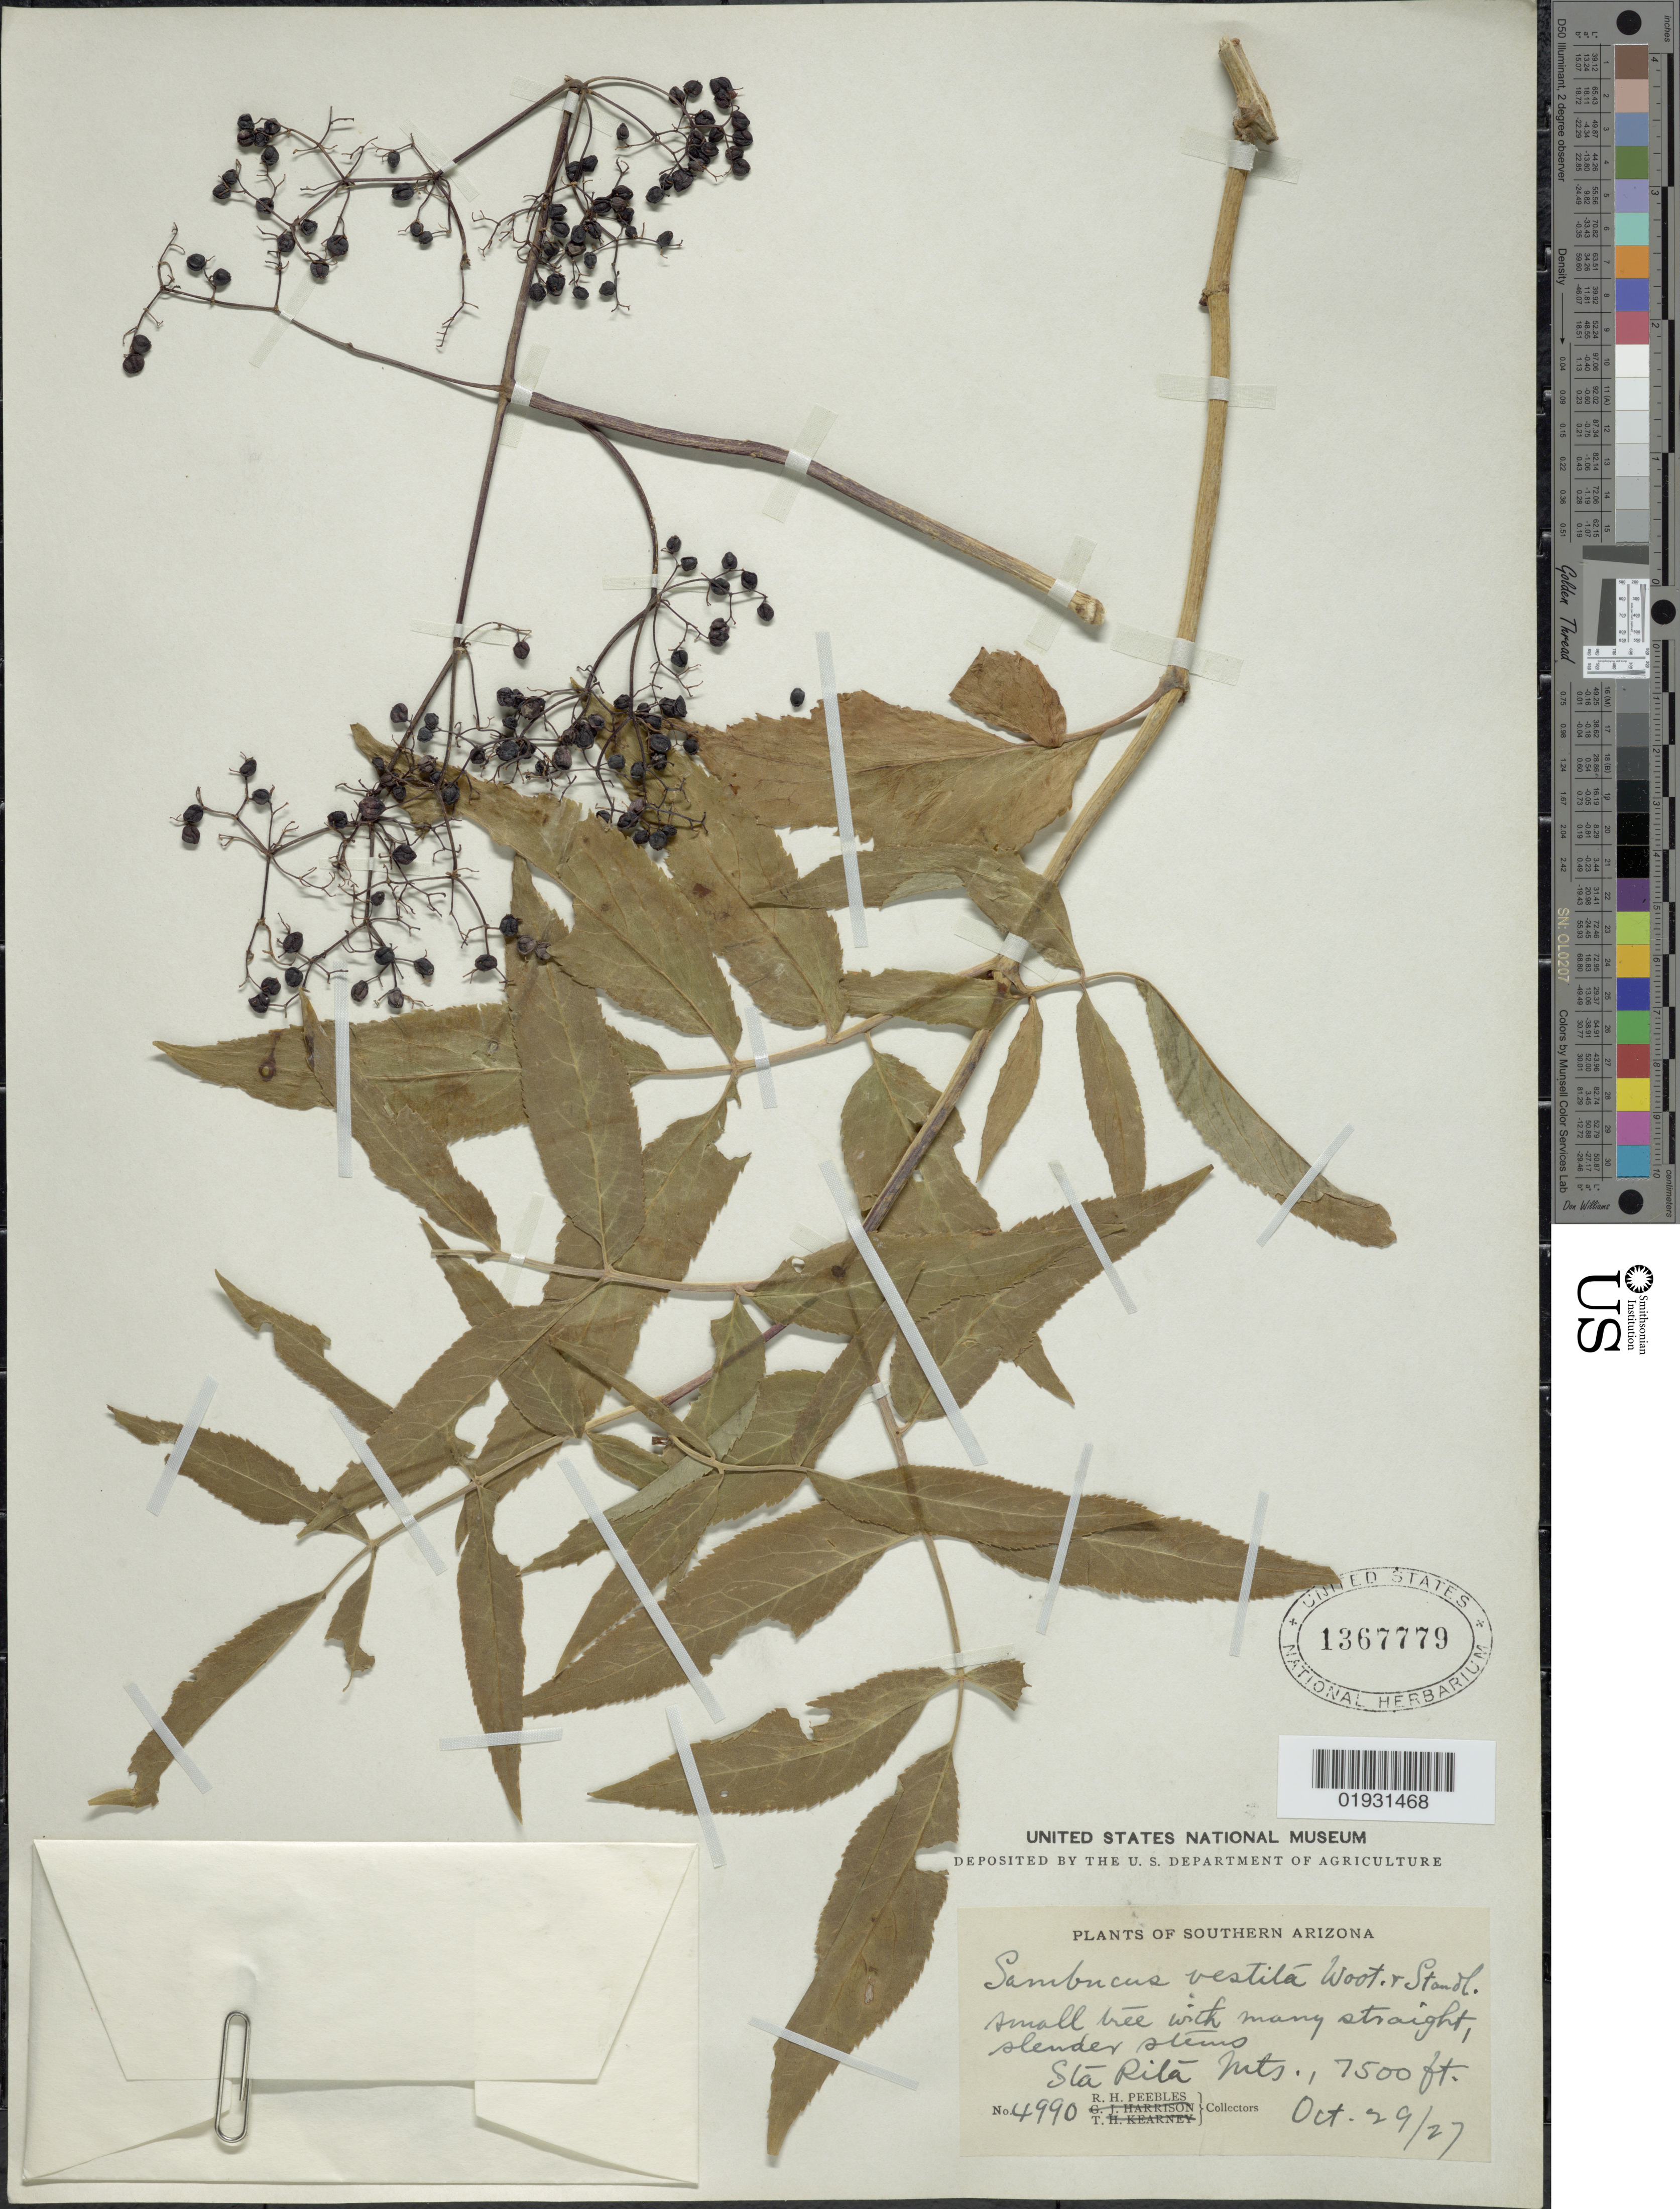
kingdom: Plantae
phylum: Tracheophyta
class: Magnoliopsida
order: Dipsacales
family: Viburnaceae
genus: Sambucus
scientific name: Sambucus vestita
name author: Wooton & Standl.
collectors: R. H. Peebles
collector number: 4990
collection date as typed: Transcribed d/m/y: 29/10/27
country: United States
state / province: Arizona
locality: Southern Arizona. Sta Rita Mts.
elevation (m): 2286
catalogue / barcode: US 1367779